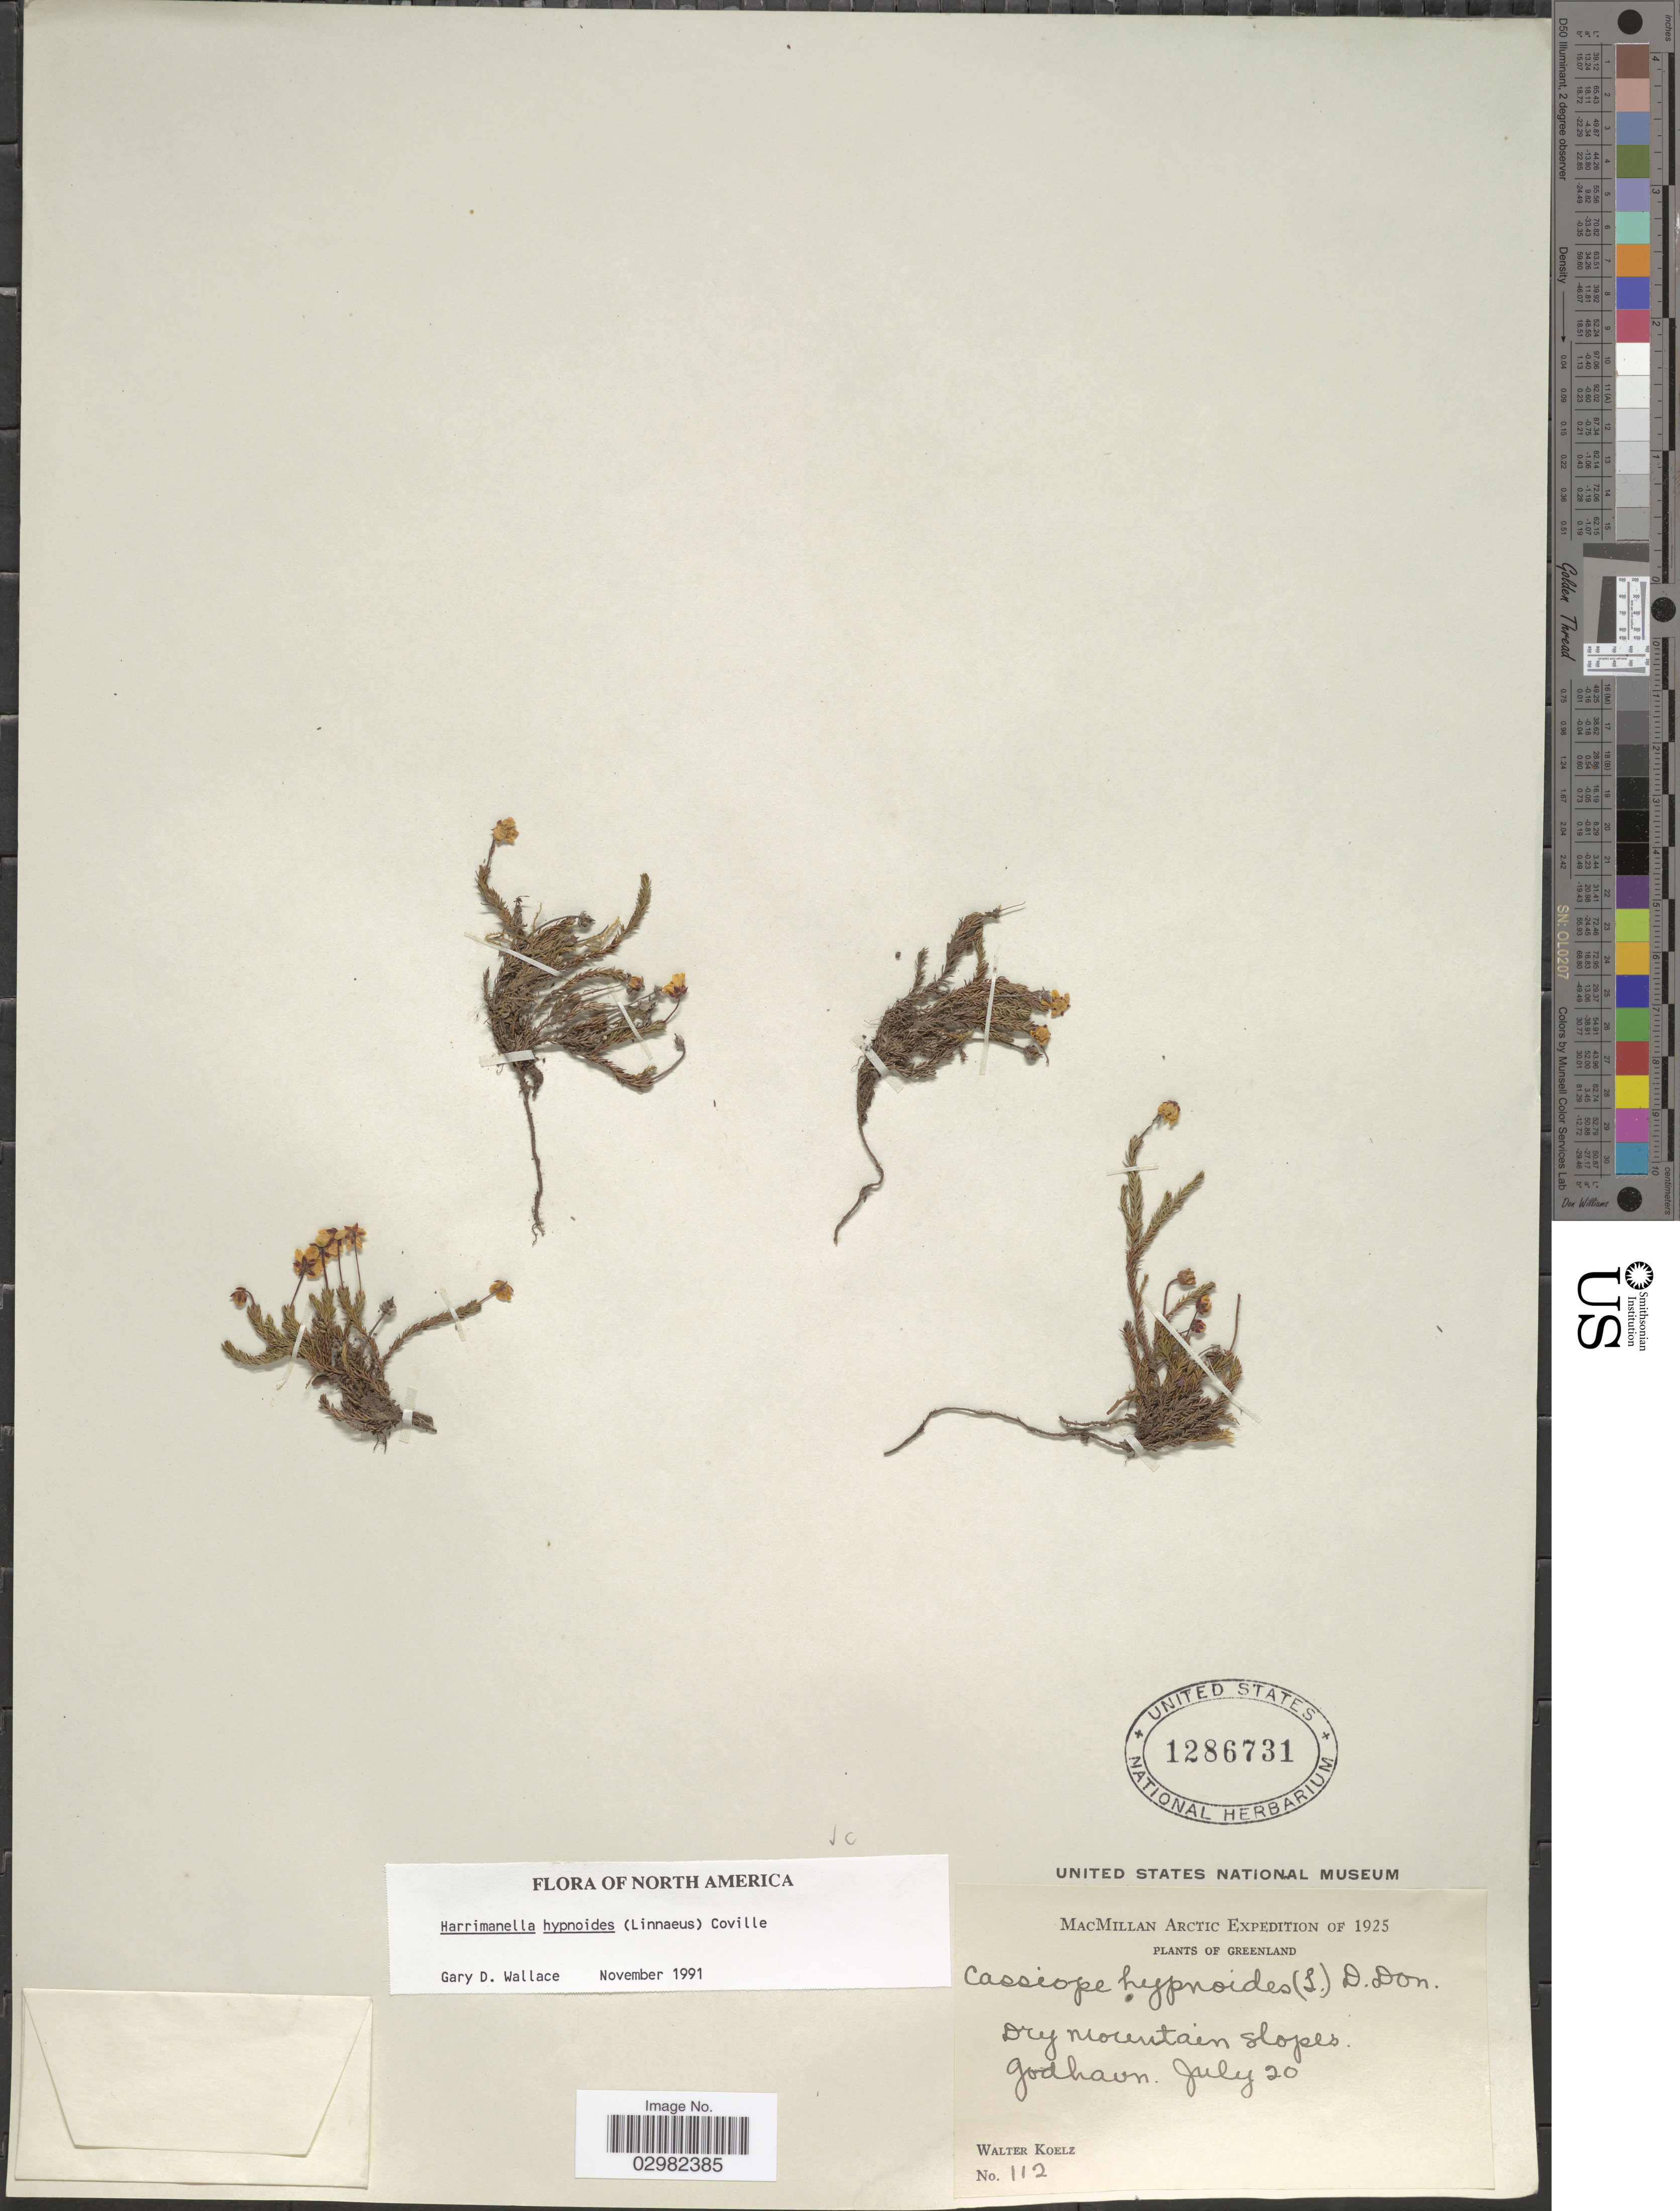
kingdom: Plantae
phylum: Tracheophyta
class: Magnoliopsida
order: Ericales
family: Ericaceae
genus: Harrimanella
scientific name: Harrimanella hypnoides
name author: (L.) Coville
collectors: W. N. Koelz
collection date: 1925-07-20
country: Greenland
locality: MacMillan Arctic, Dry mountain slopes, Godhavn.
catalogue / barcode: US 1286731